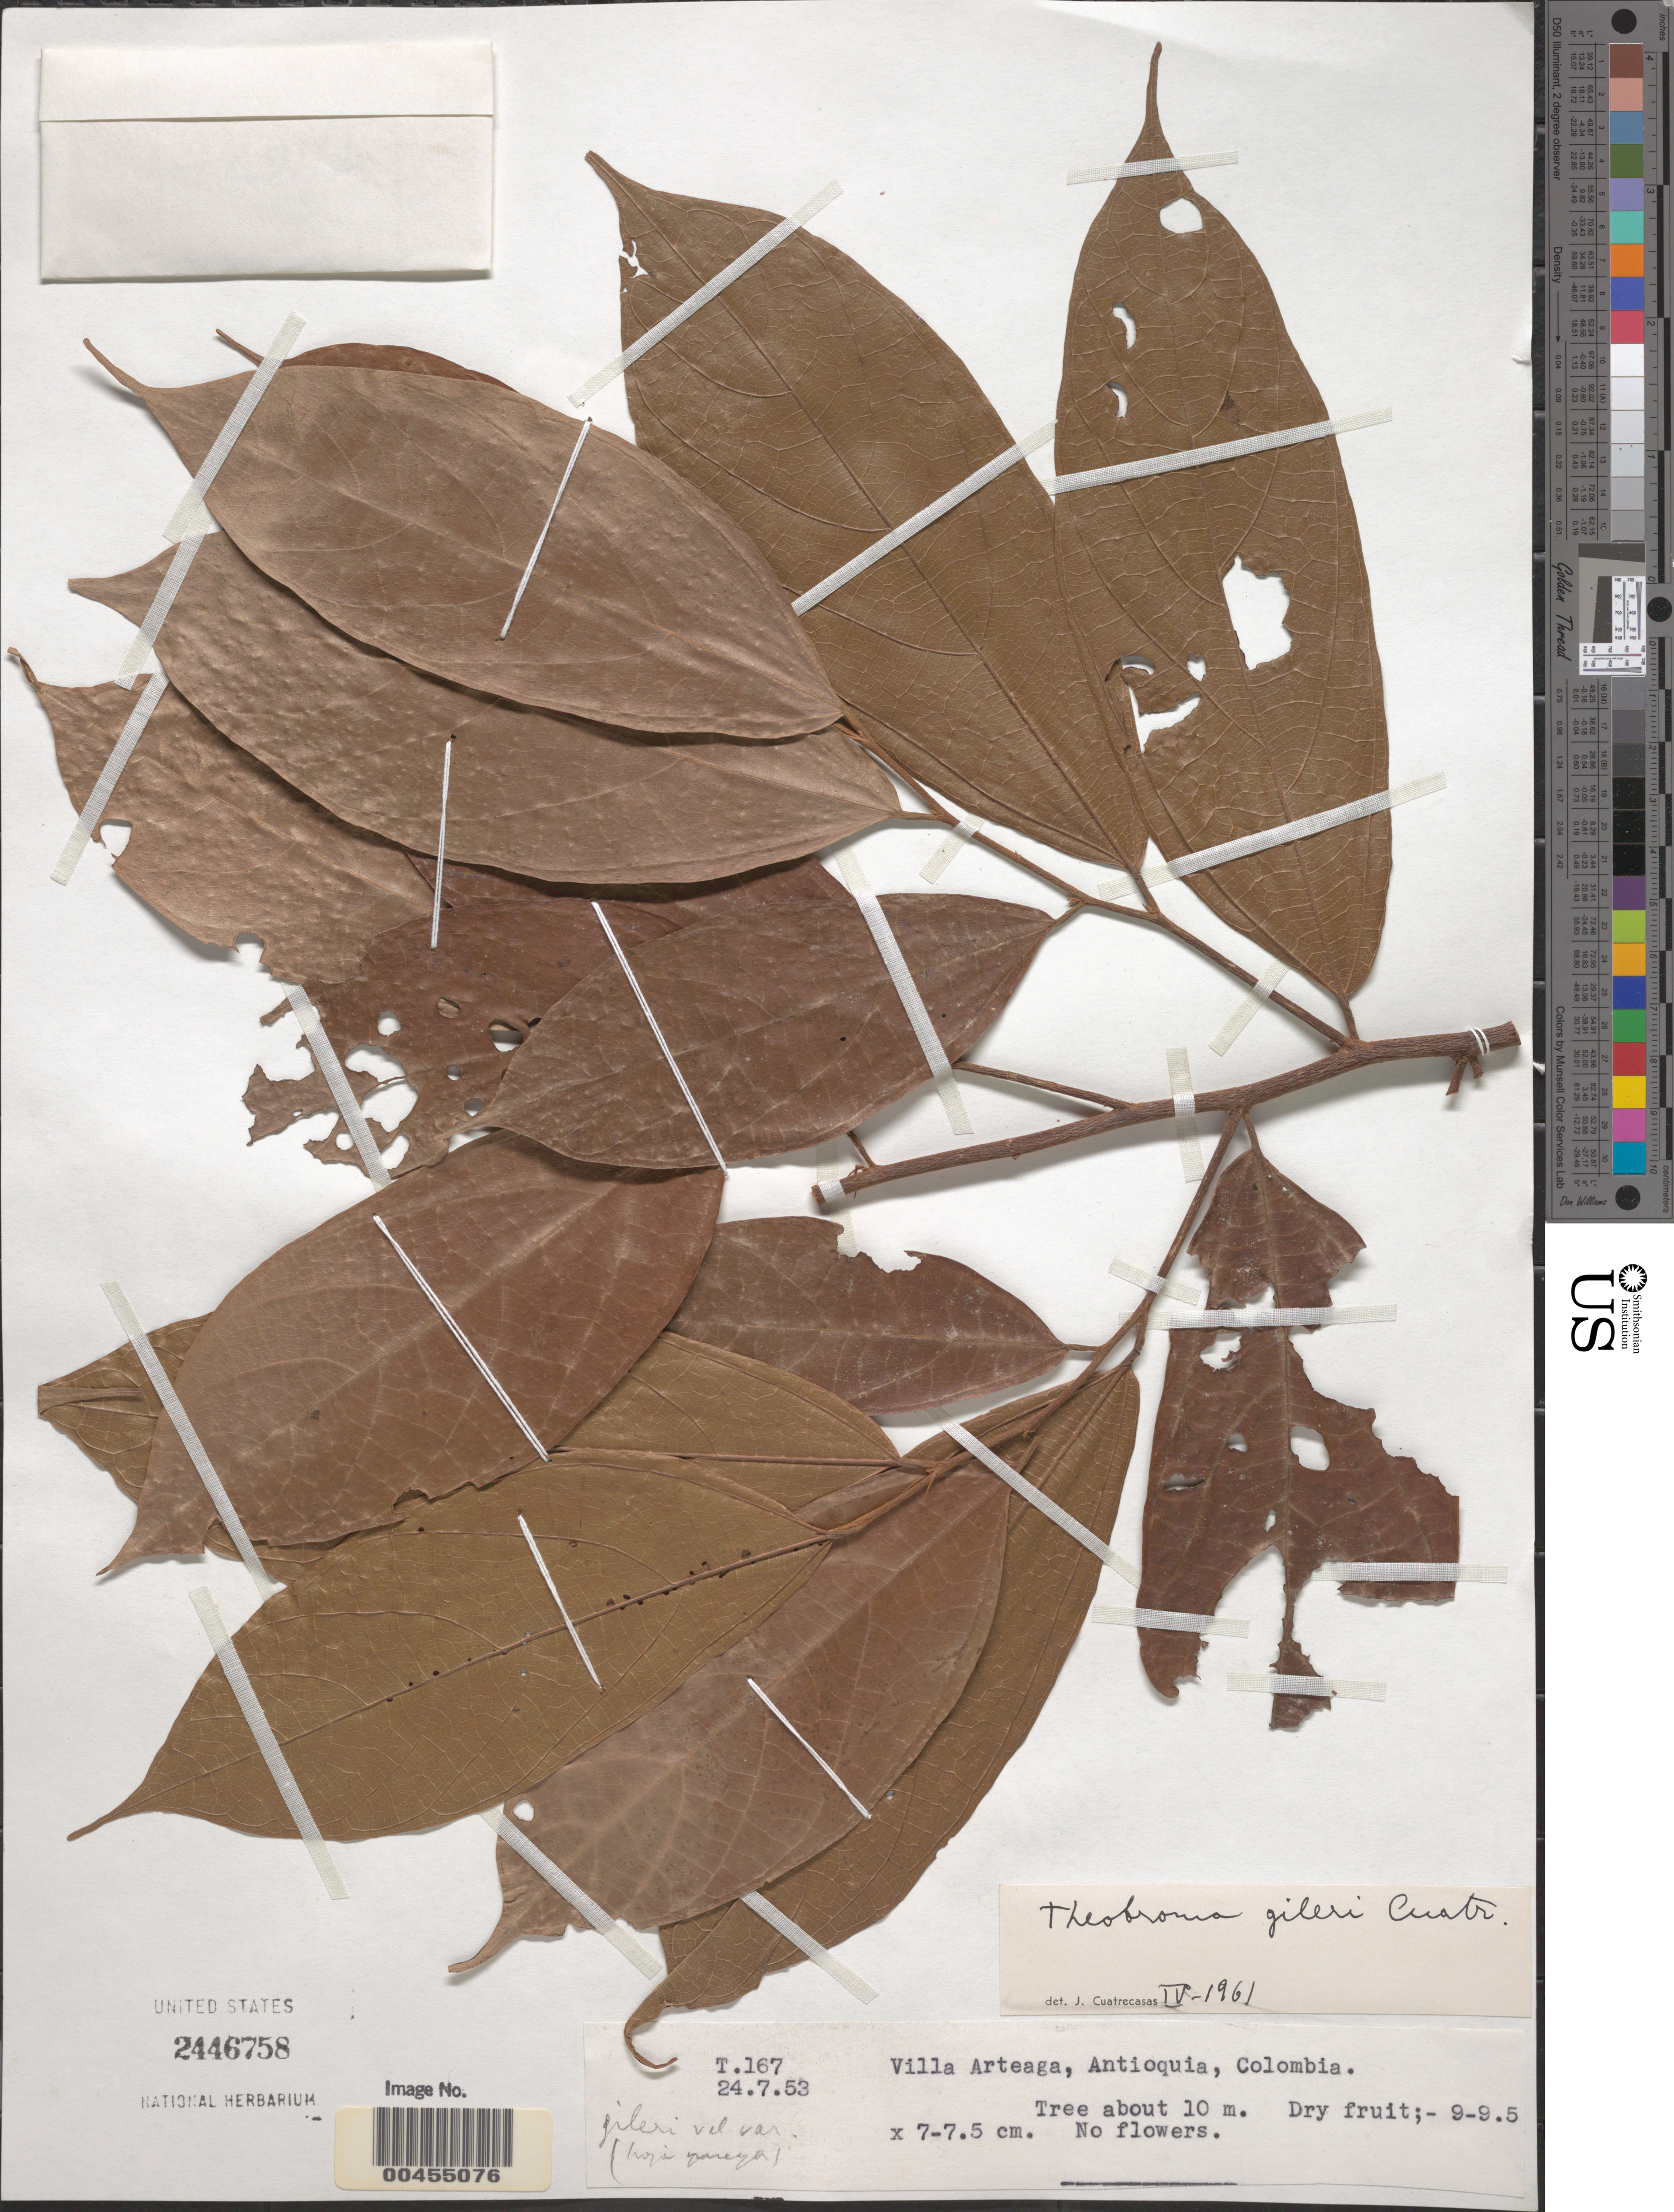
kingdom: Plantae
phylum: Tracheophyta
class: Magnoliopsida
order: Malvales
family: Malvaceae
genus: Theobroma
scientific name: Theobroma gileri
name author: Cuatrec.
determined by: Cuatrecasas, J.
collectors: P. C. Holliday & B. Bartley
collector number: T167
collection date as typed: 24 Jul 1953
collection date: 1953-07-24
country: Colombia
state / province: Antioquia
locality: Villa Arteaga, Urabá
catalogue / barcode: US 2446758